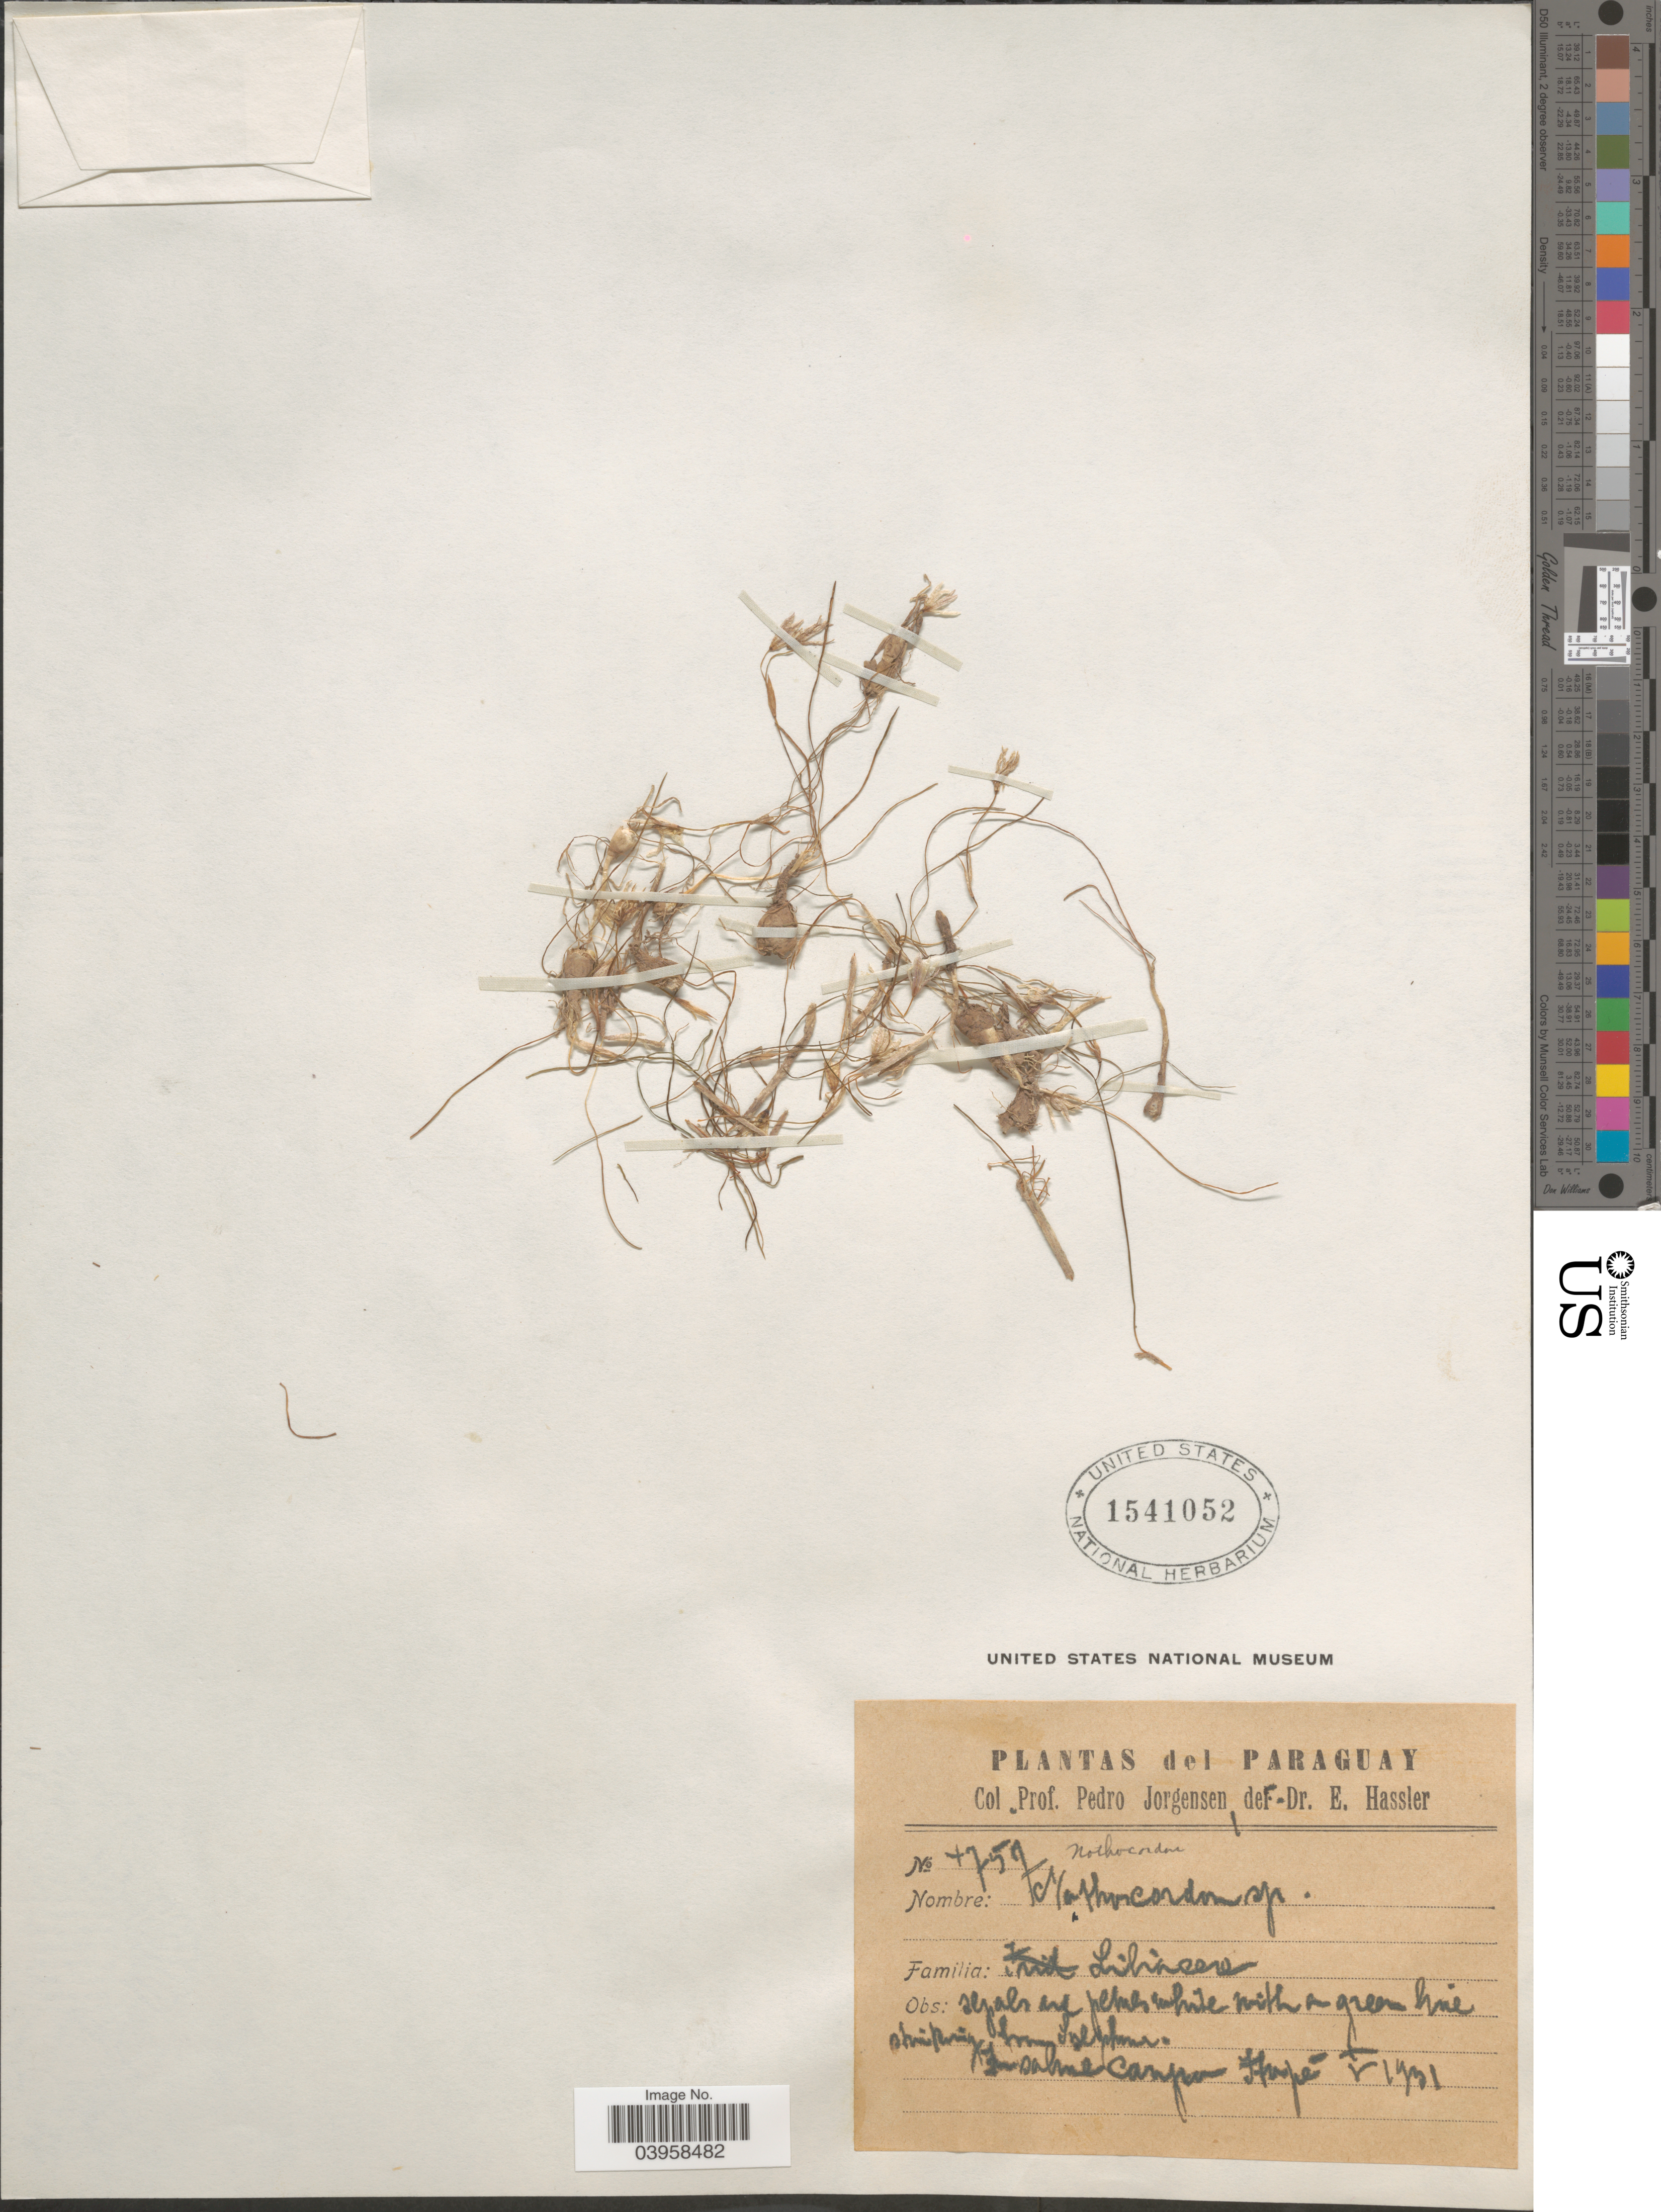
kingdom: Plantae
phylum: Tracheophyta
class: Liliopsida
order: Asparagales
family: Amaryllidaceae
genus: Nothoscordum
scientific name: Nothoscordum sp.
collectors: P. Jörgensen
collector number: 4757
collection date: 1931-05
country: Paraguay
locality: In salme canyon Itapé.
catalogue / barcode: US 1541052